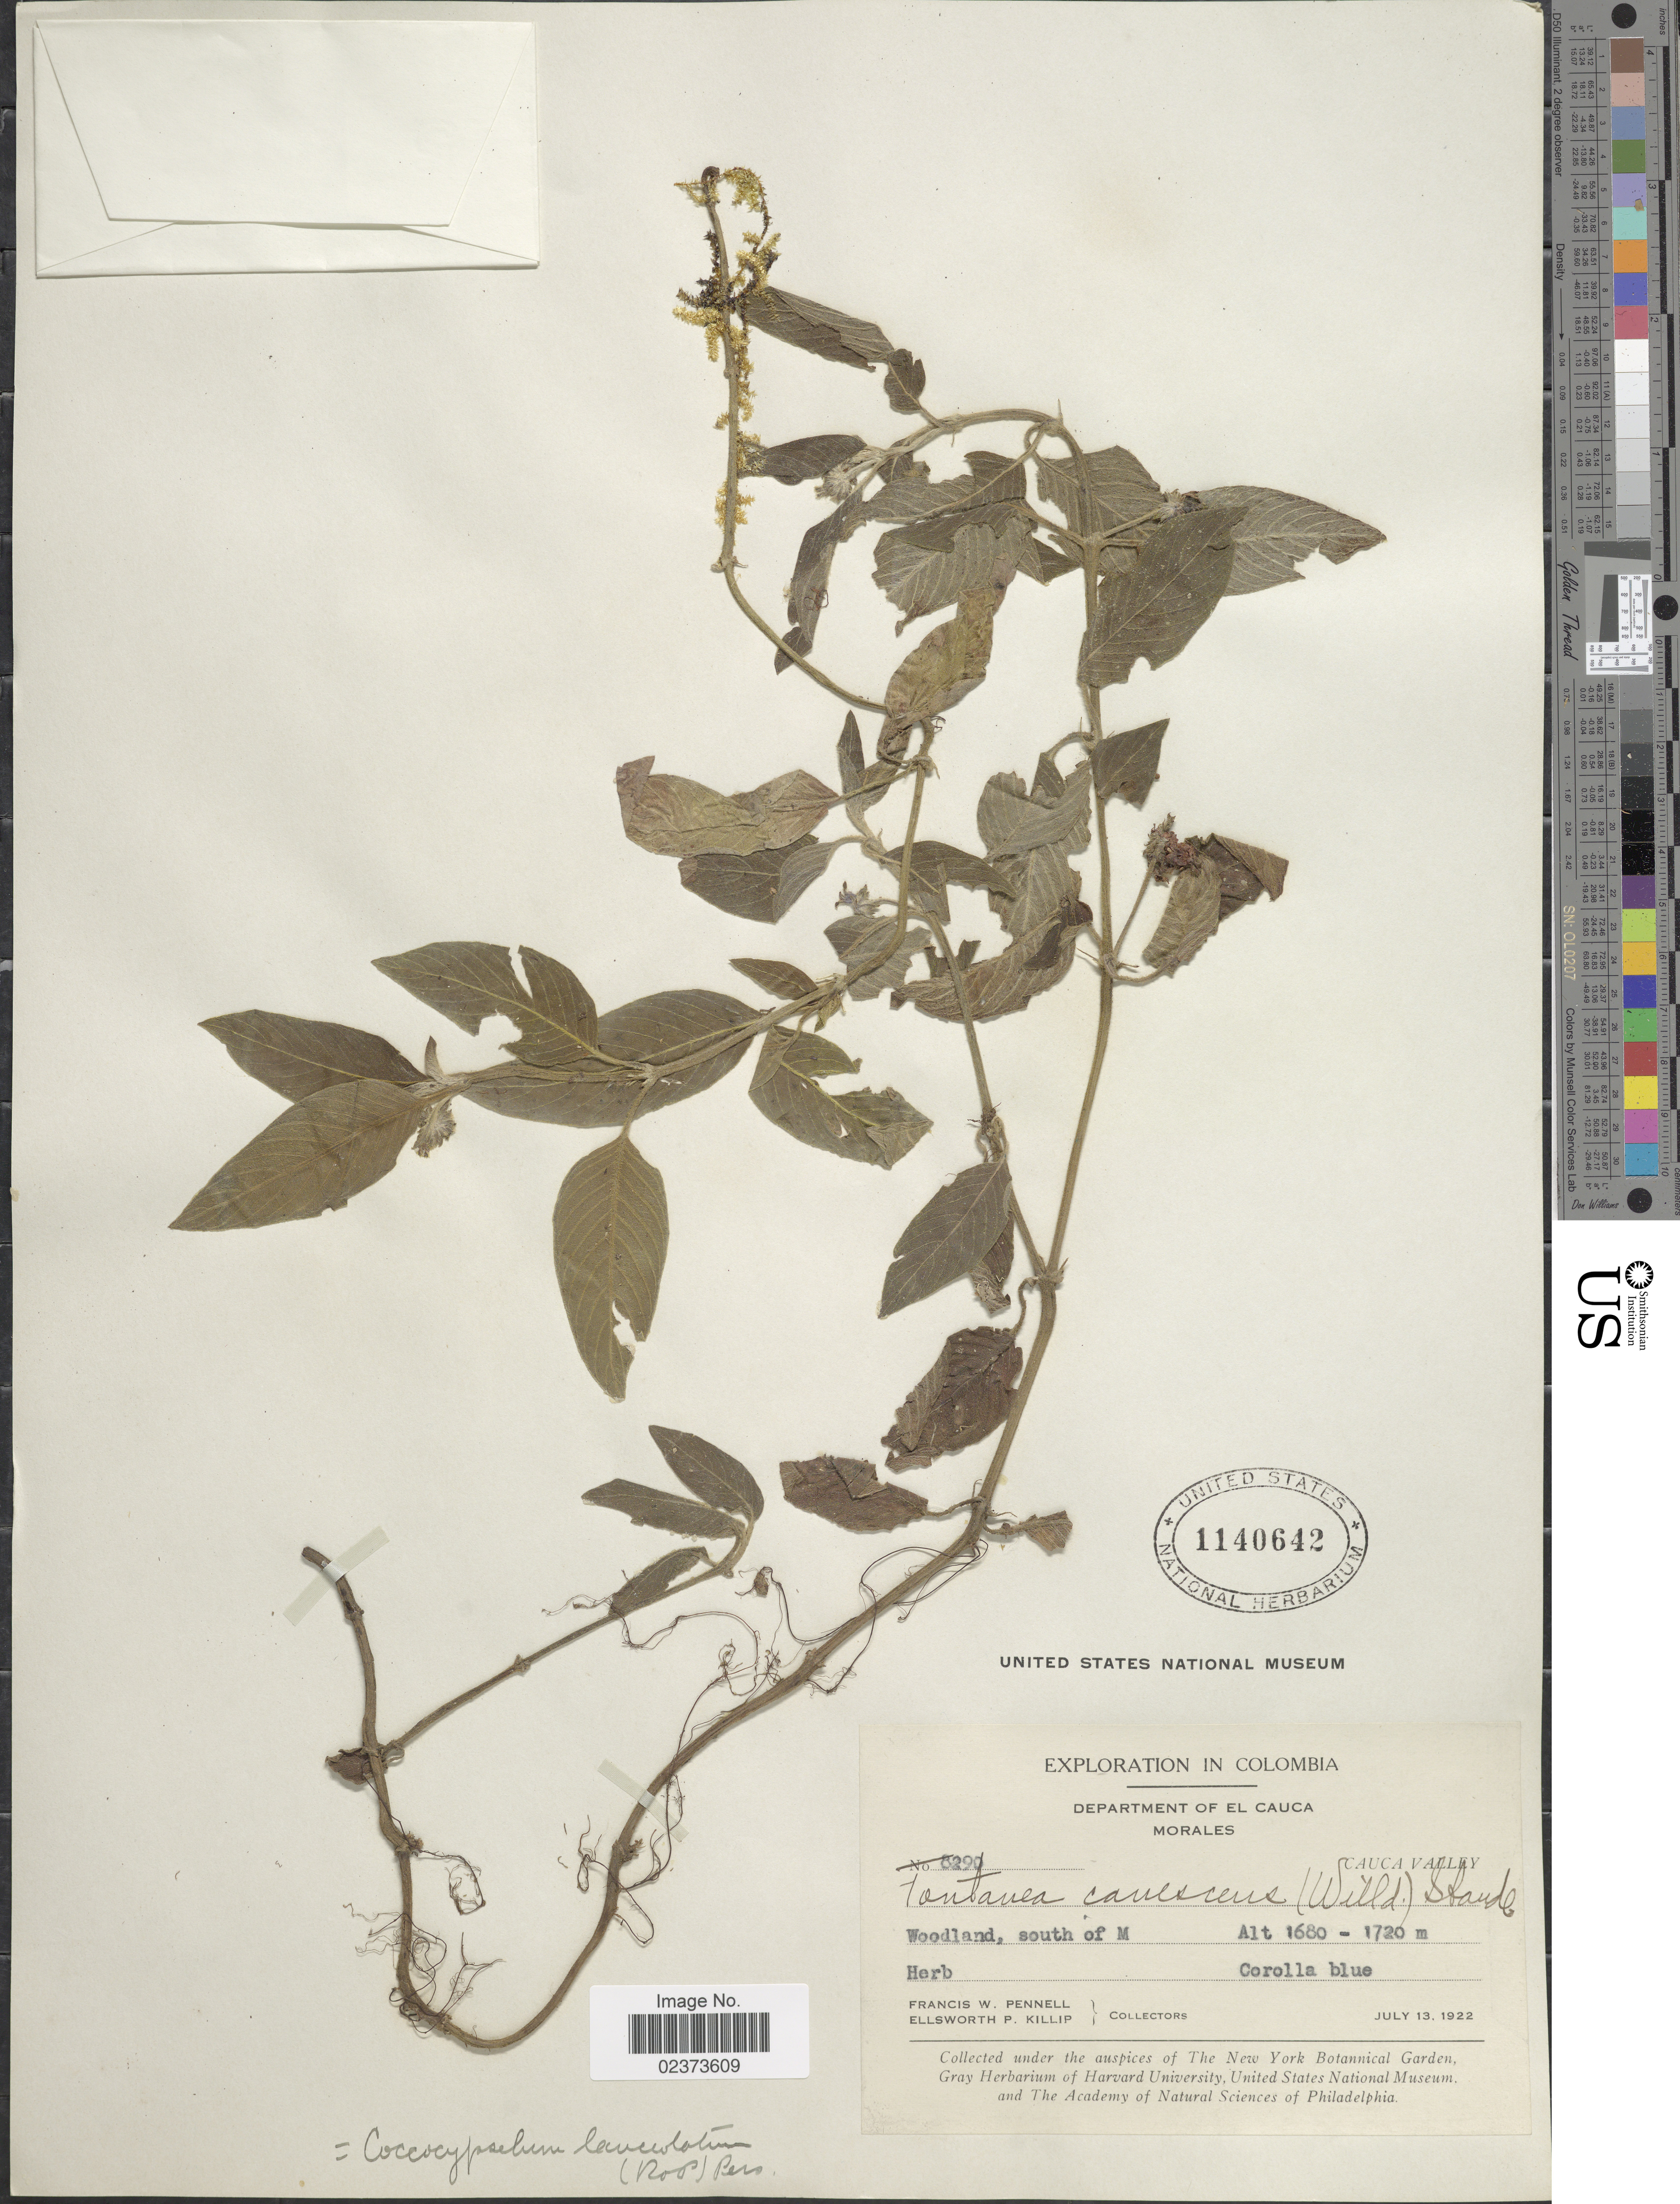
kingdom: Plantae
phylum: Tracheophyta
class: Magnoliopsida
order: Gentianales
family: Rubiaceae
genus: Coccocypselum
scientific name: Coccocypselum lanceolatum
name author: (Ruiz & Pav.) Pers.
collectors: F. W. Pennell & E. P. Killip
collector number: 8290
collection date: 1922-07-13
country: Colombia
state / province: Cauca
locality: Department of El Cauca, Morales, Cauca Valley, Woodland, south of M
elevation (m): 1680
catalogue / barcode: US 1140642